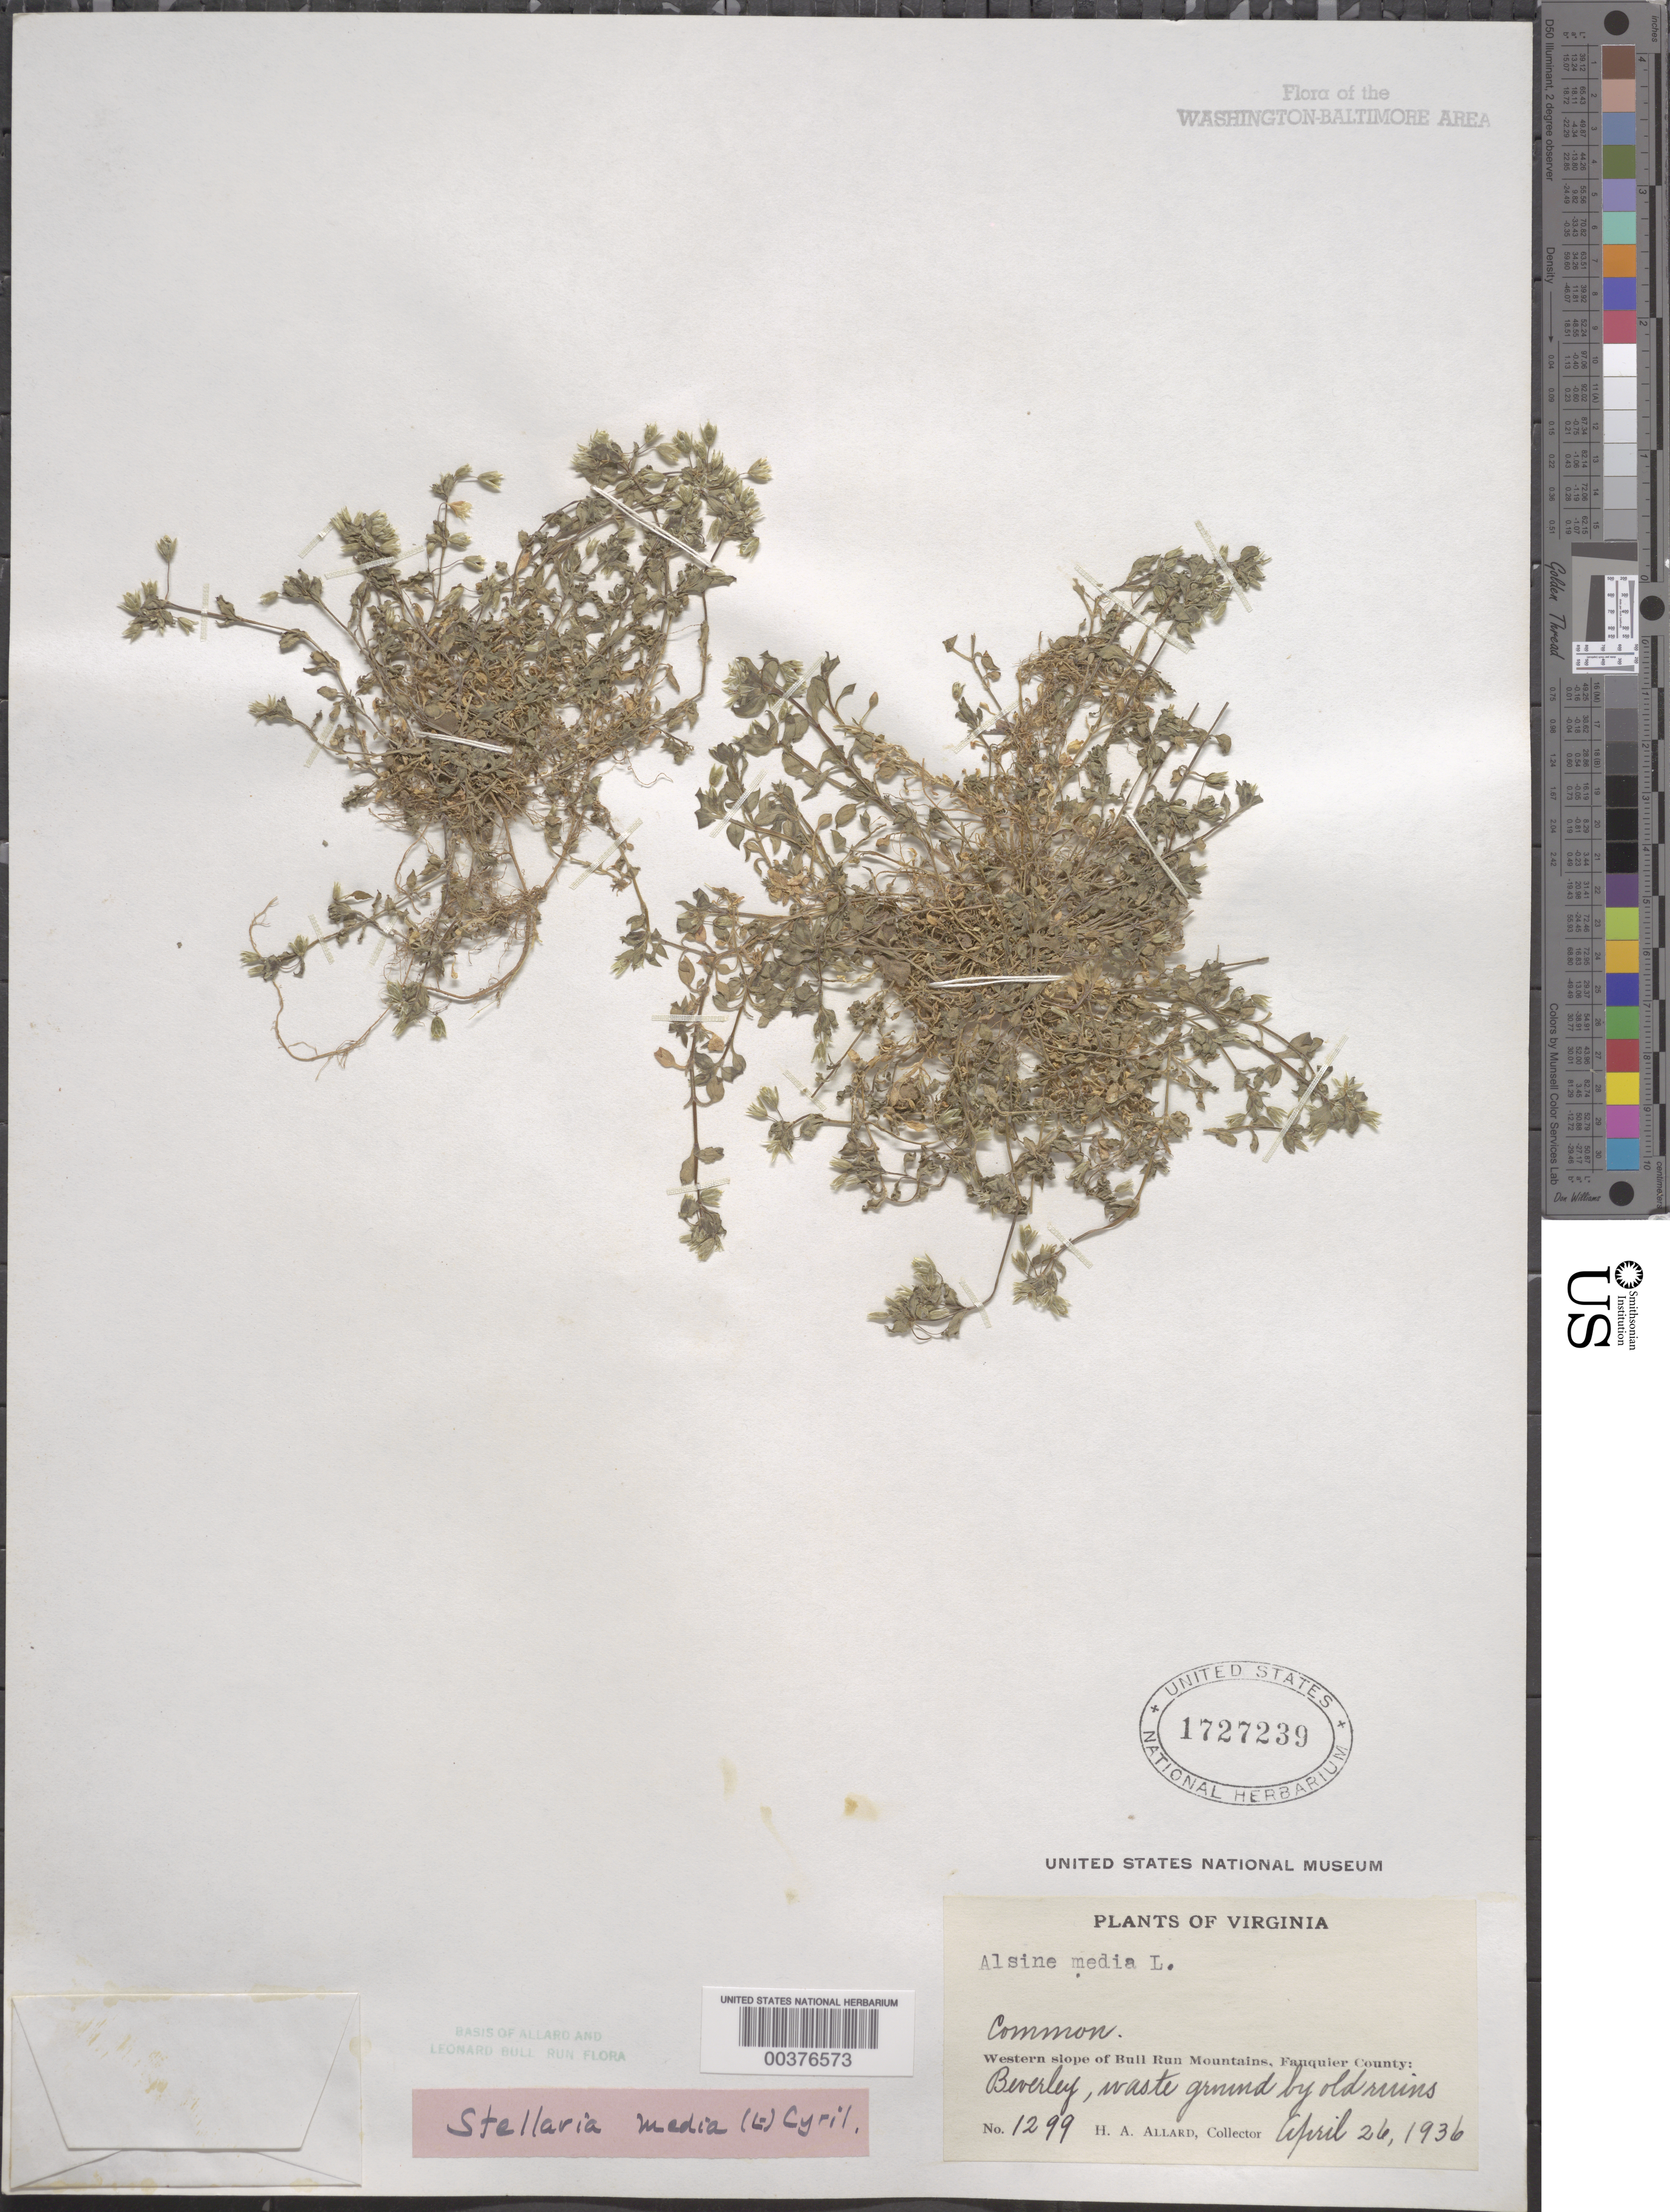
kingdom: Plantae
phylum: Tracheophyta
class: Magnoliopsida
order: Caryophyllales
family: Caryophyllaceae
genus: Stellaria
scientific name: Stellaria media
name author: (L.) Vill.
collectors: H. A. Allard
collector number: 1299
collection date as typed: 26 Apr 1936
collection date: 1936-04-26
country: United States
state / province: Virginia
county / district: Fauquier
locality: Beverley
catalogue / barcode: US 1727239